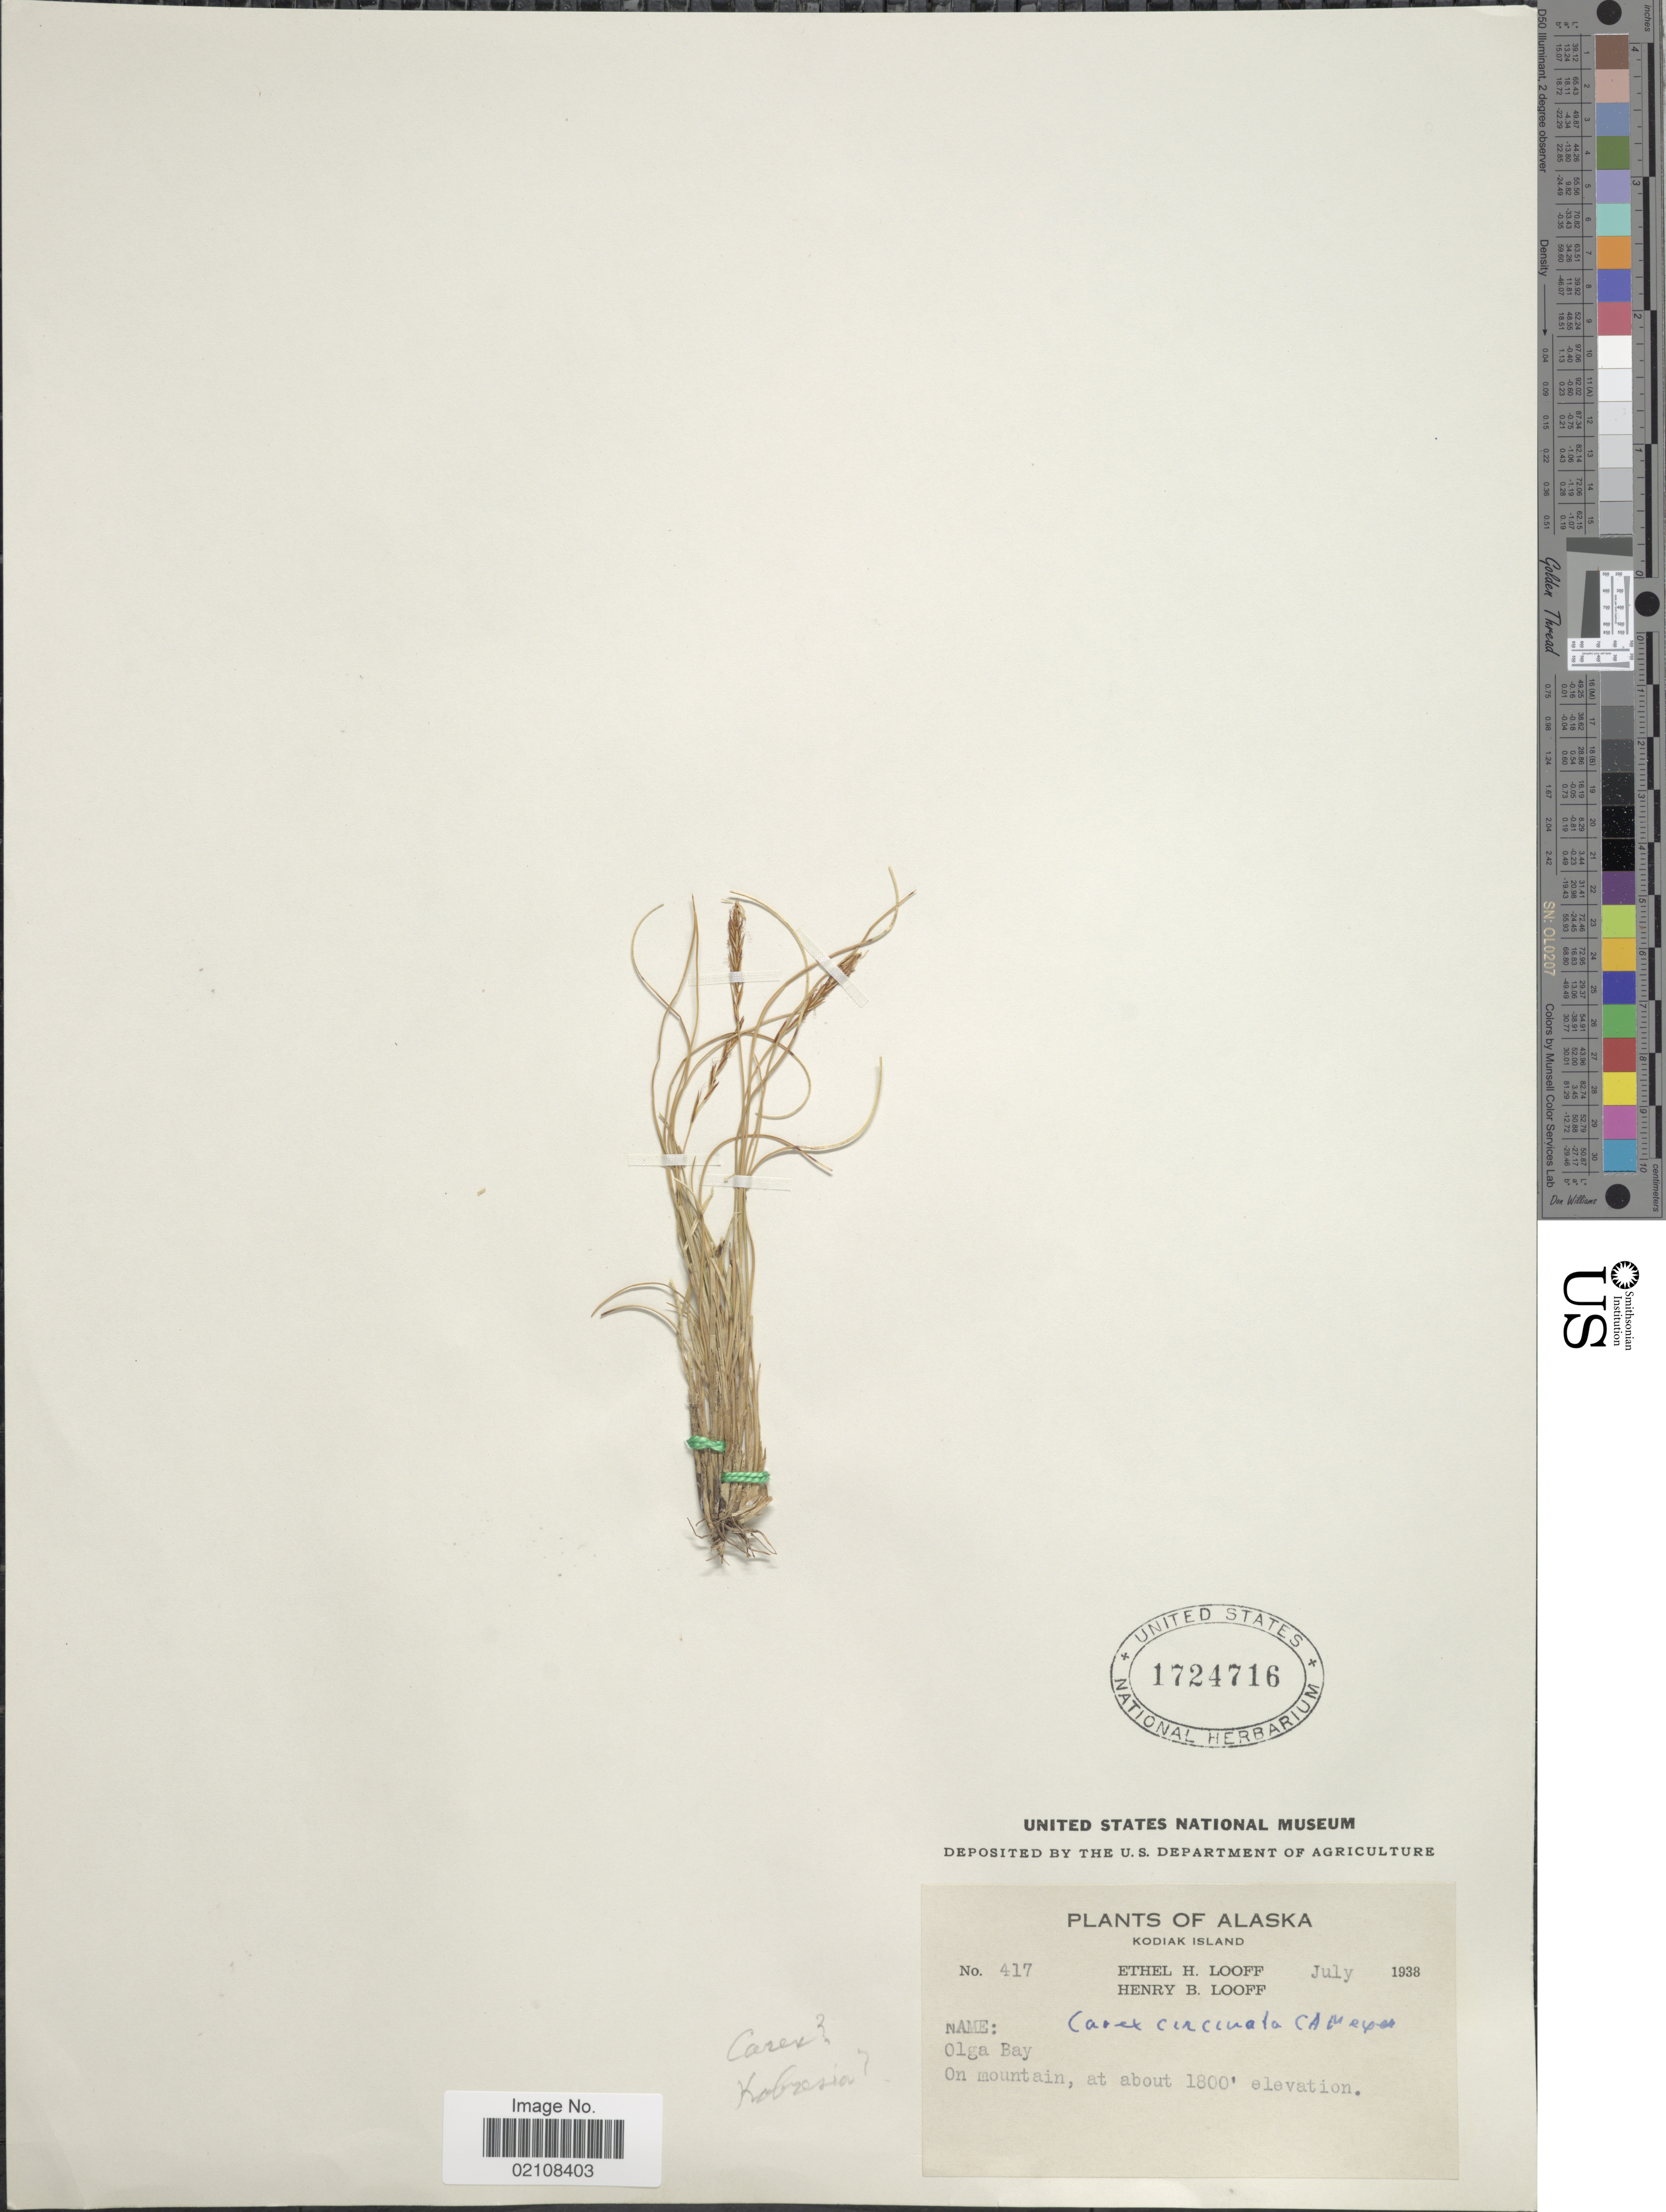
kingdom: Plantae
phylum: Tracheophyta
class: Liliopsida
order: Poales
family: Cyperaceae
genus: Carex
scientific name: Carex circinata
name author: C.A. Mey.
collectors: E. Looff & H. Looff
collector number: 417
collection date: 1938-07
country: United States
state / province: Alaska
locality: Kodiak Island. Olga Bay. On mountain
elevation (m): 549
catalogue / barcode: US 1724716